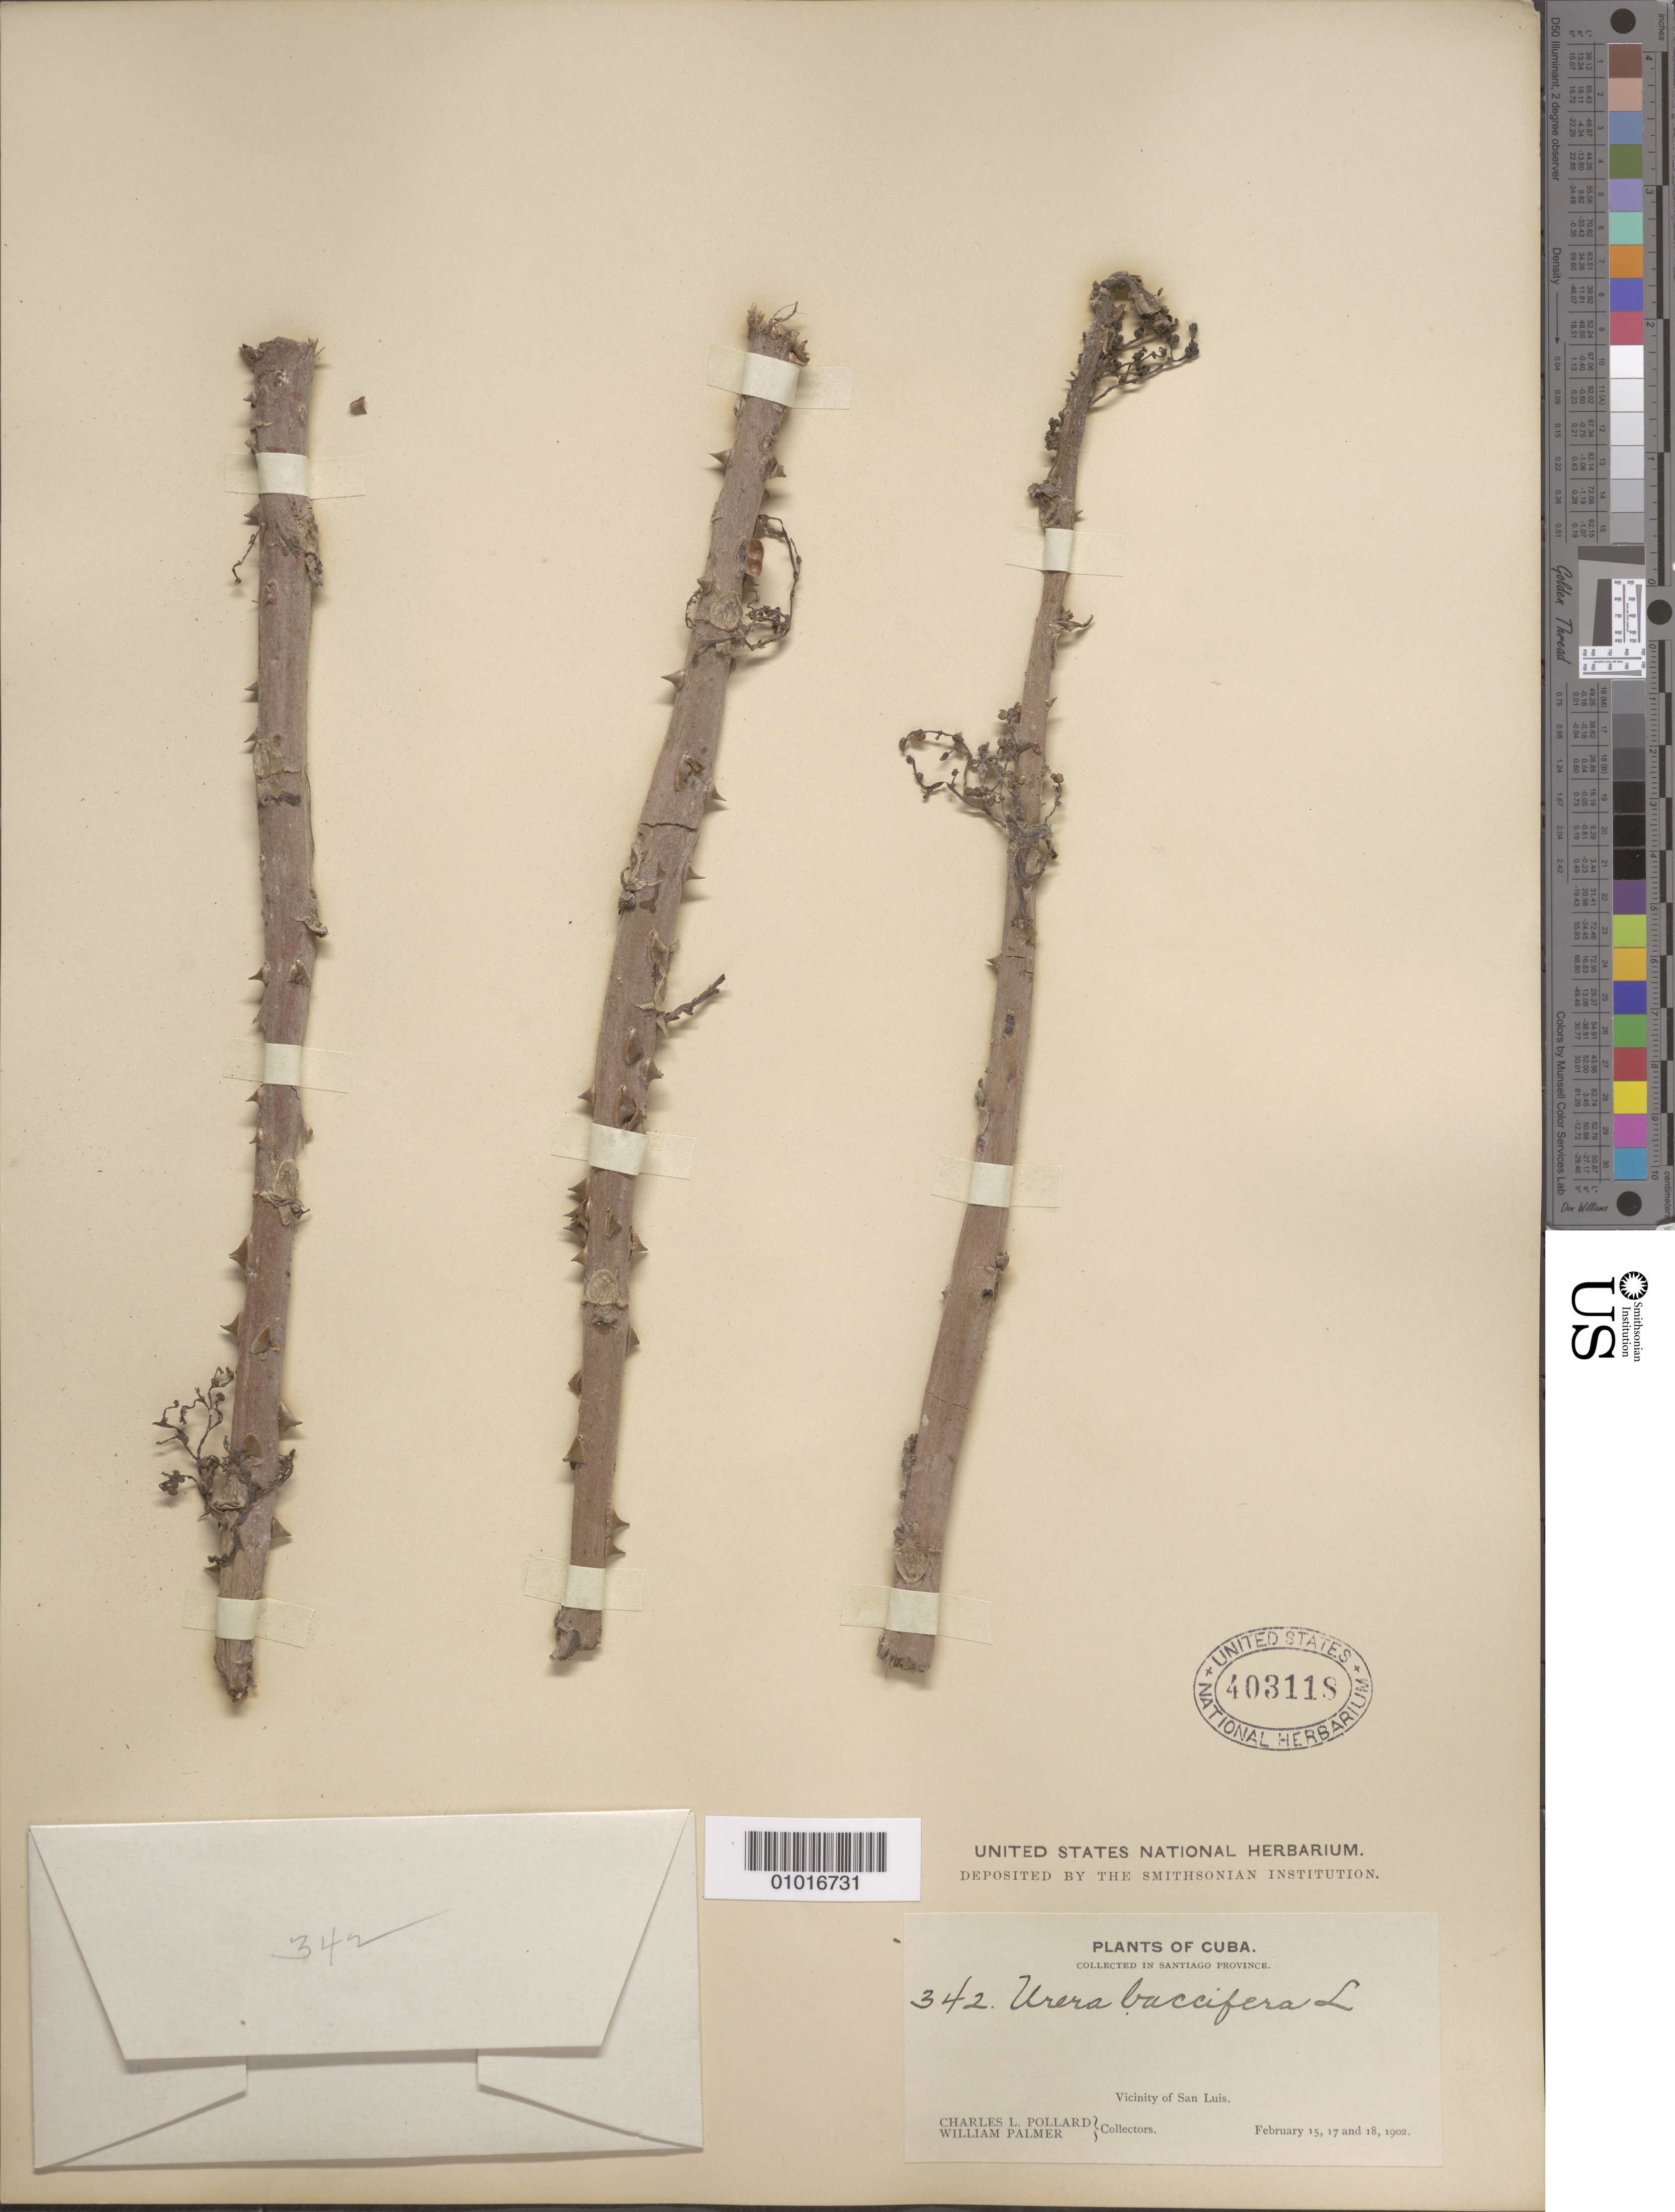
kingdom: Plantae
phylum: Tracheophyta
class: Magnoliopsida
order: Rosales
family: Urticaceae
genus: Urera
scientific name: Urera baccifera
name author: (L.) Gaudich. ex Wedd.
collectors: C. L. Pollard & W. Palmer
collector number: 342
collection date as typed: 15 Feb 1902 to 18 Feb 1902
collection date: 1902-02-15/1902-02-18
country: Cuba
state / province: Santiago de Cuba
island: Cuba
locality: Vicinity of San Luis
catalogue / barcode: US 403118